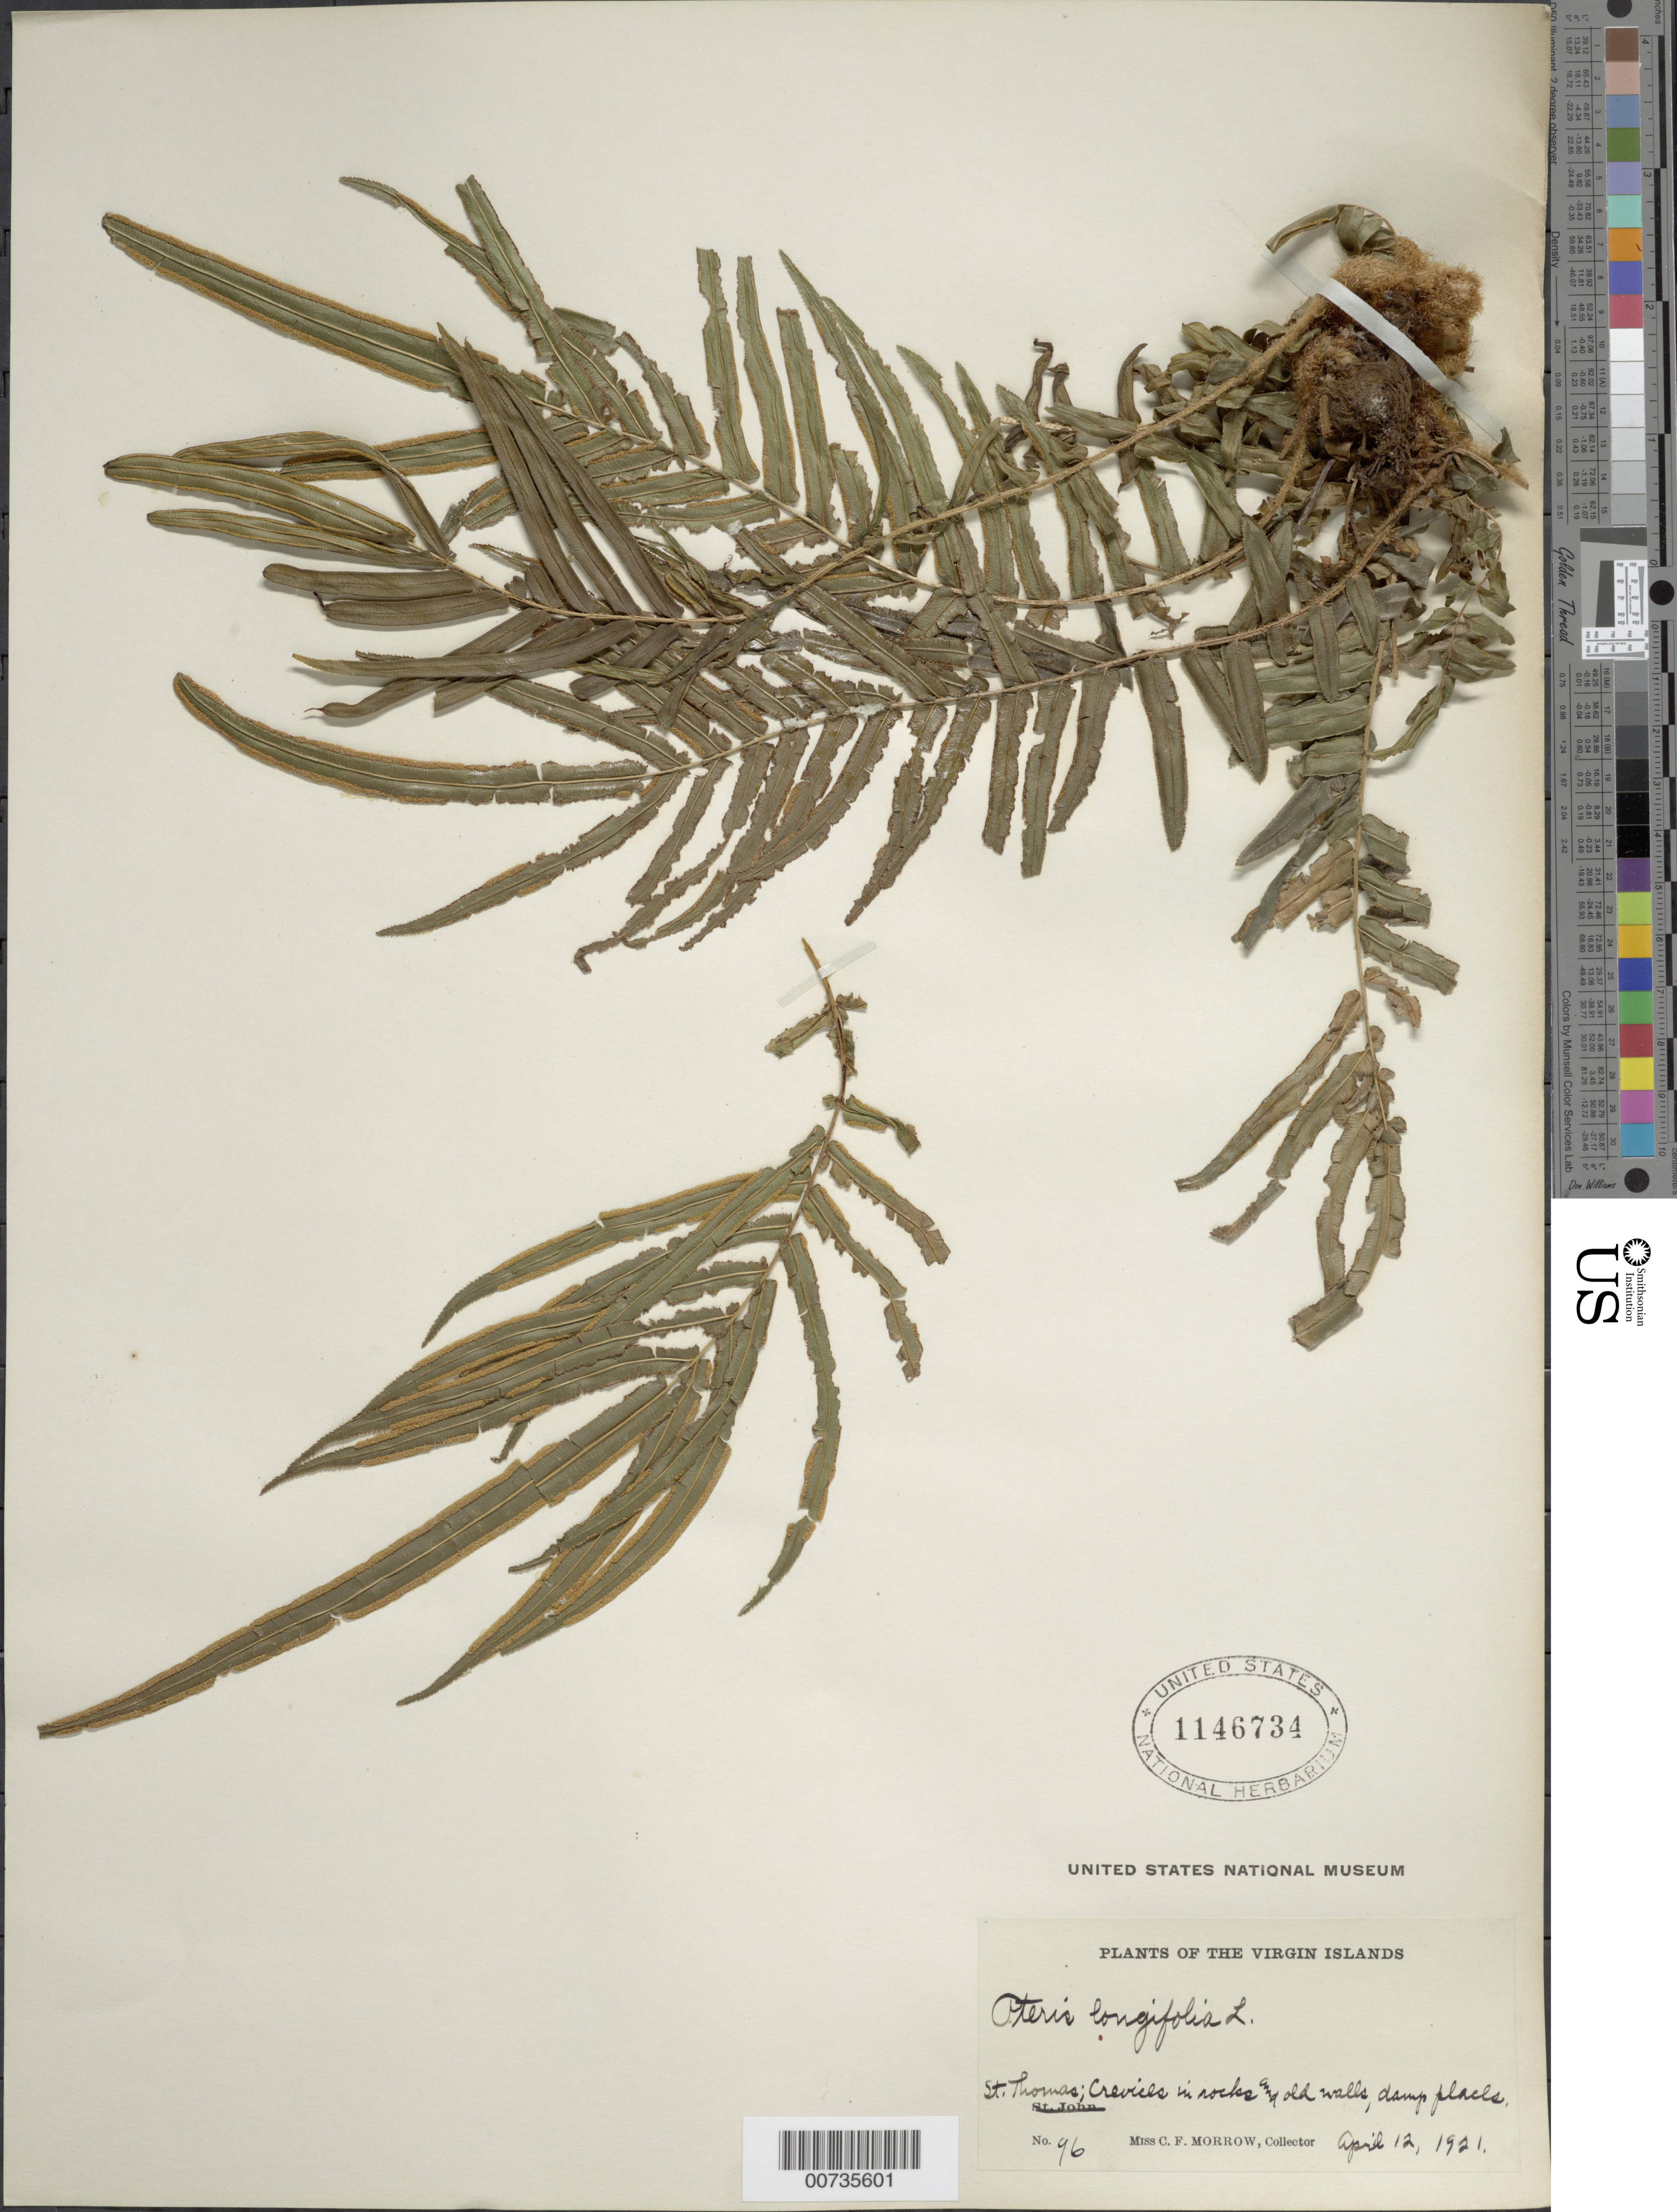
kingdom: Plantae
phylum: Tracheophyta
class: Polypodiopsida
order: Polypodiales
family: Pteridaceae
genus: Pteris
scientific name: Pteris vittata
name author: L.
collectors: C. Morrow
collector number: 96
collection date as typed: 12 Apr 1921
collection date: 1921-04-12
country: U.S. Virgin Islands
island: St. Thomas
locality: St. Thomas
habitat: Crevices in rocks and old walls, damp places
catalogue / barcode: US 1146734